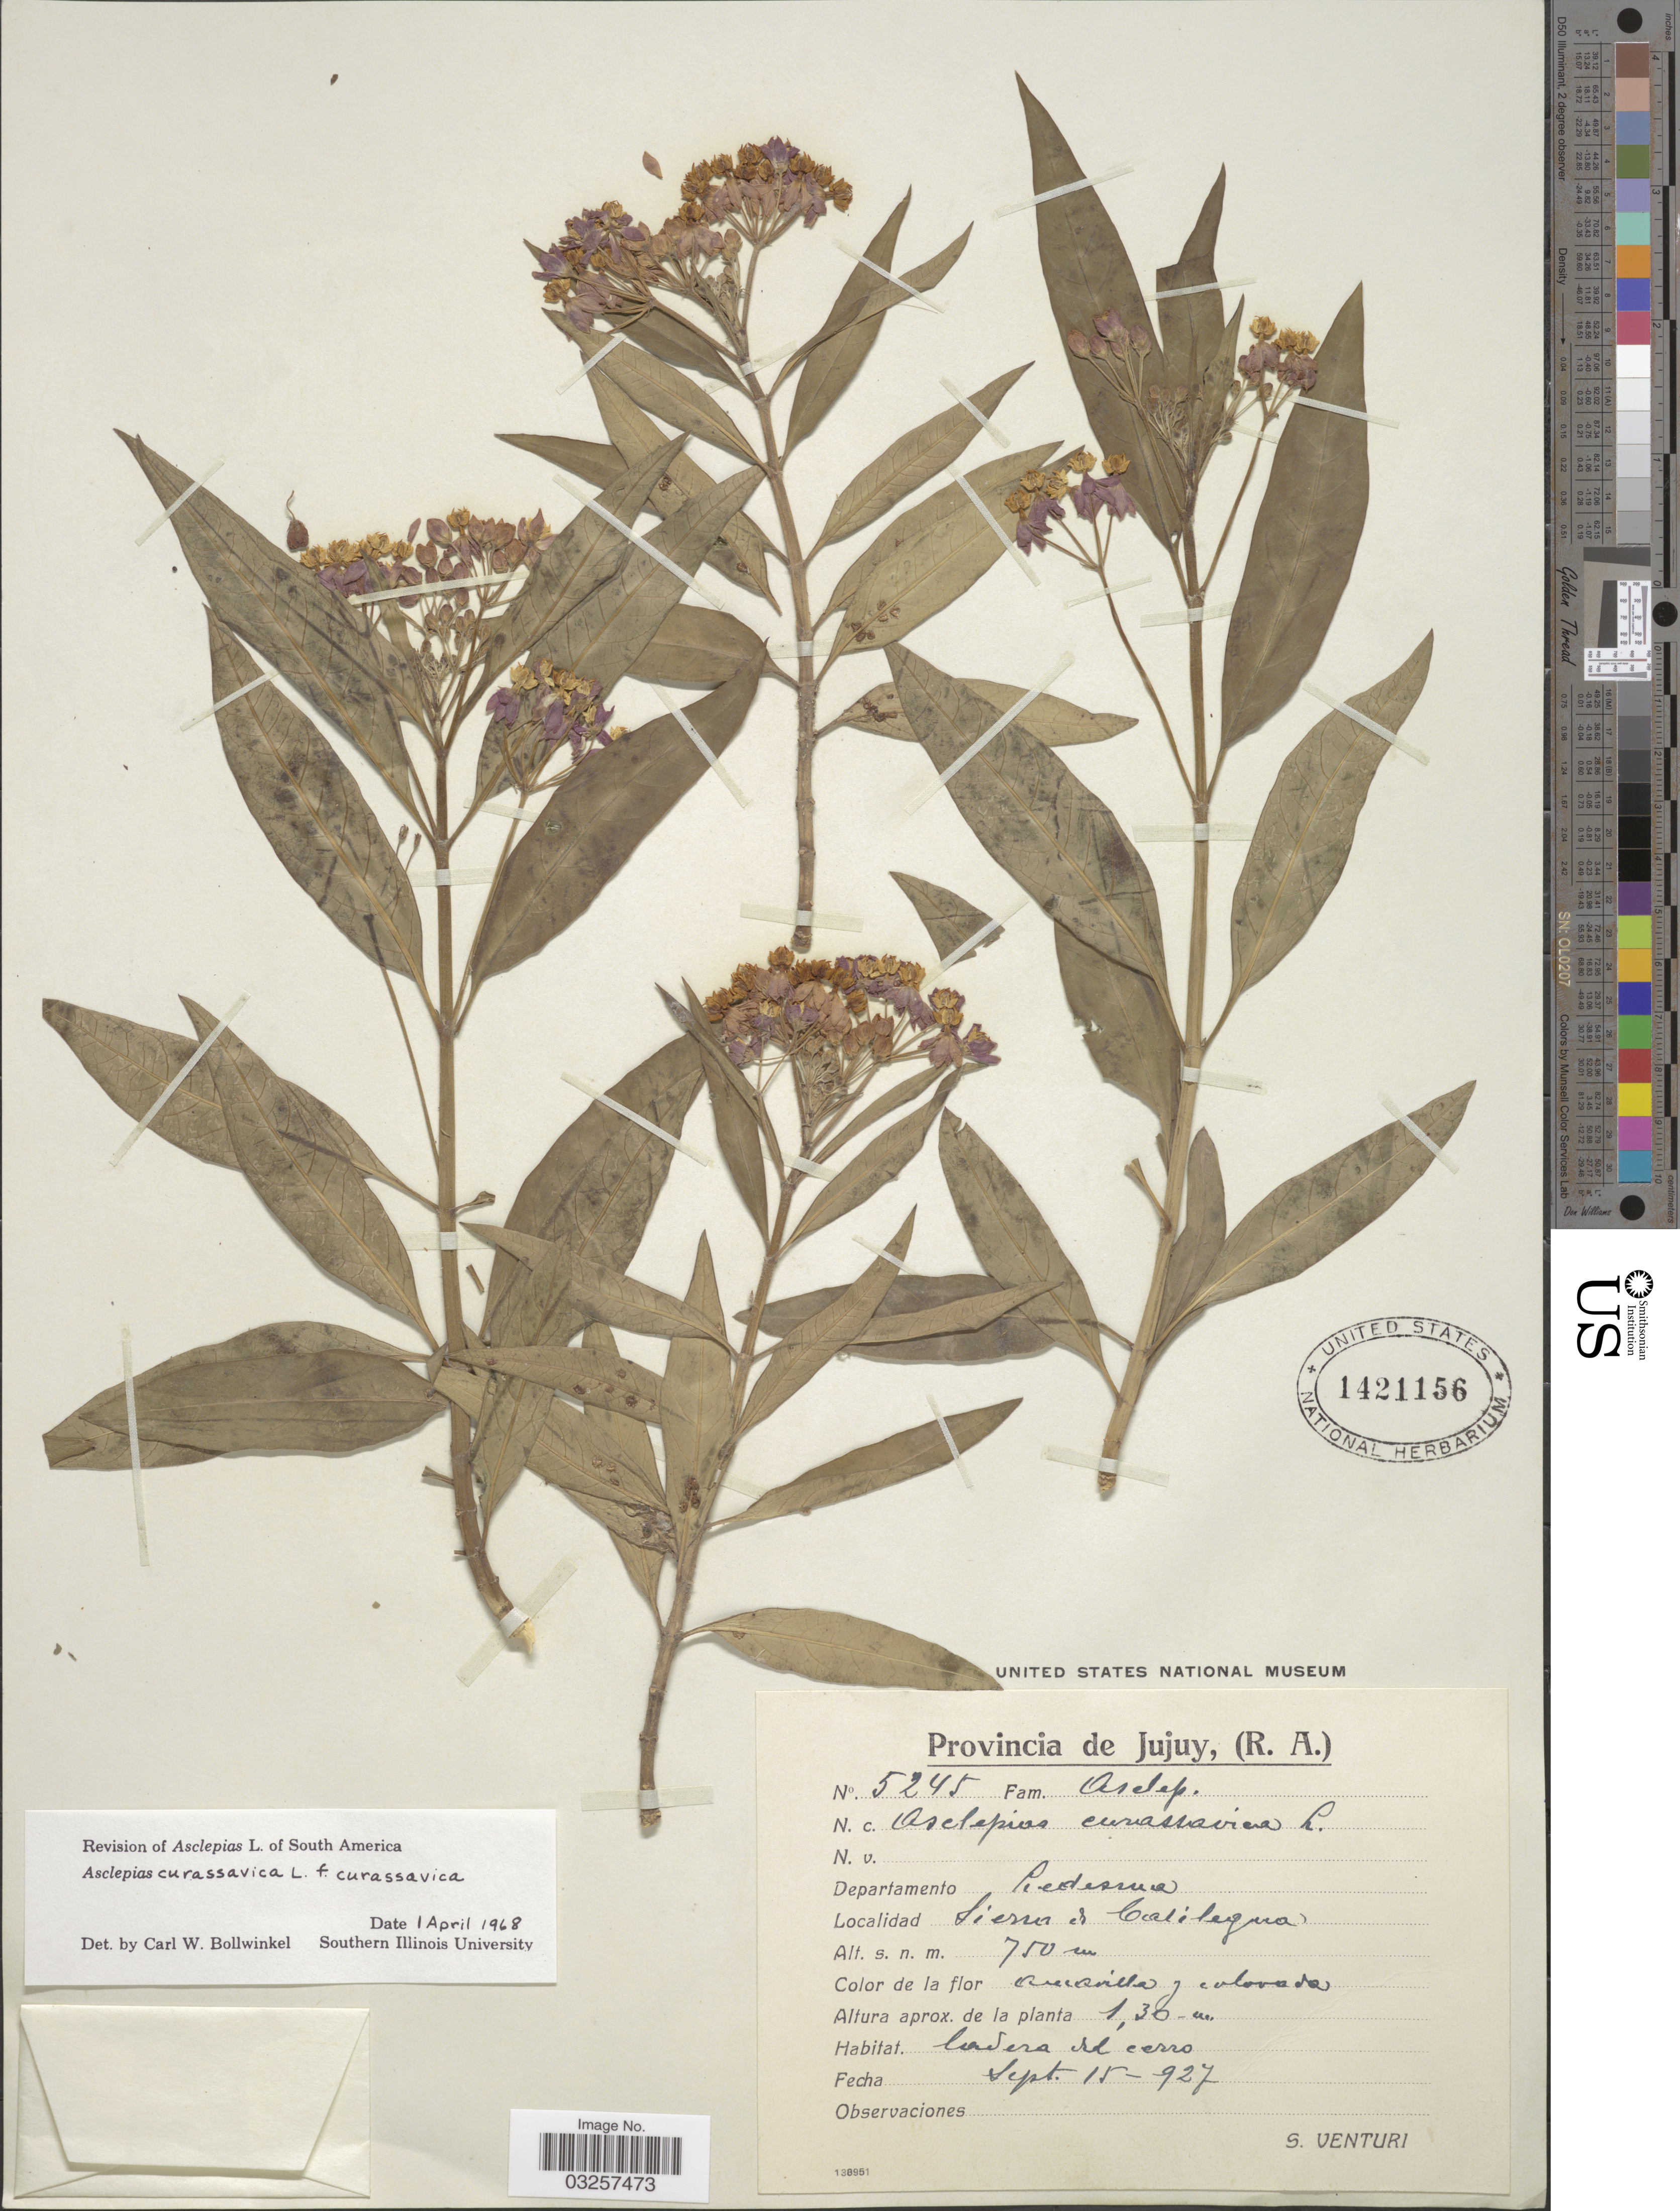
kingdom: Plantae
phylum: Tracheophyta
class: Magnoliopsida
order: Gentianales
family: Apocynaceae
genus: Asclepias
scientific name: Asclepias curassavica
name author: L.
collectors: S. Venturi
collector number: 5245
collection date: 1927-09-15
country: Argentina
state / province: Jujuy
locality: Provincia de Jujuy. Departamento Ledesma. Sierra de Calilegua.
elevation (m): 750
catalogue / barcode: US 1421156